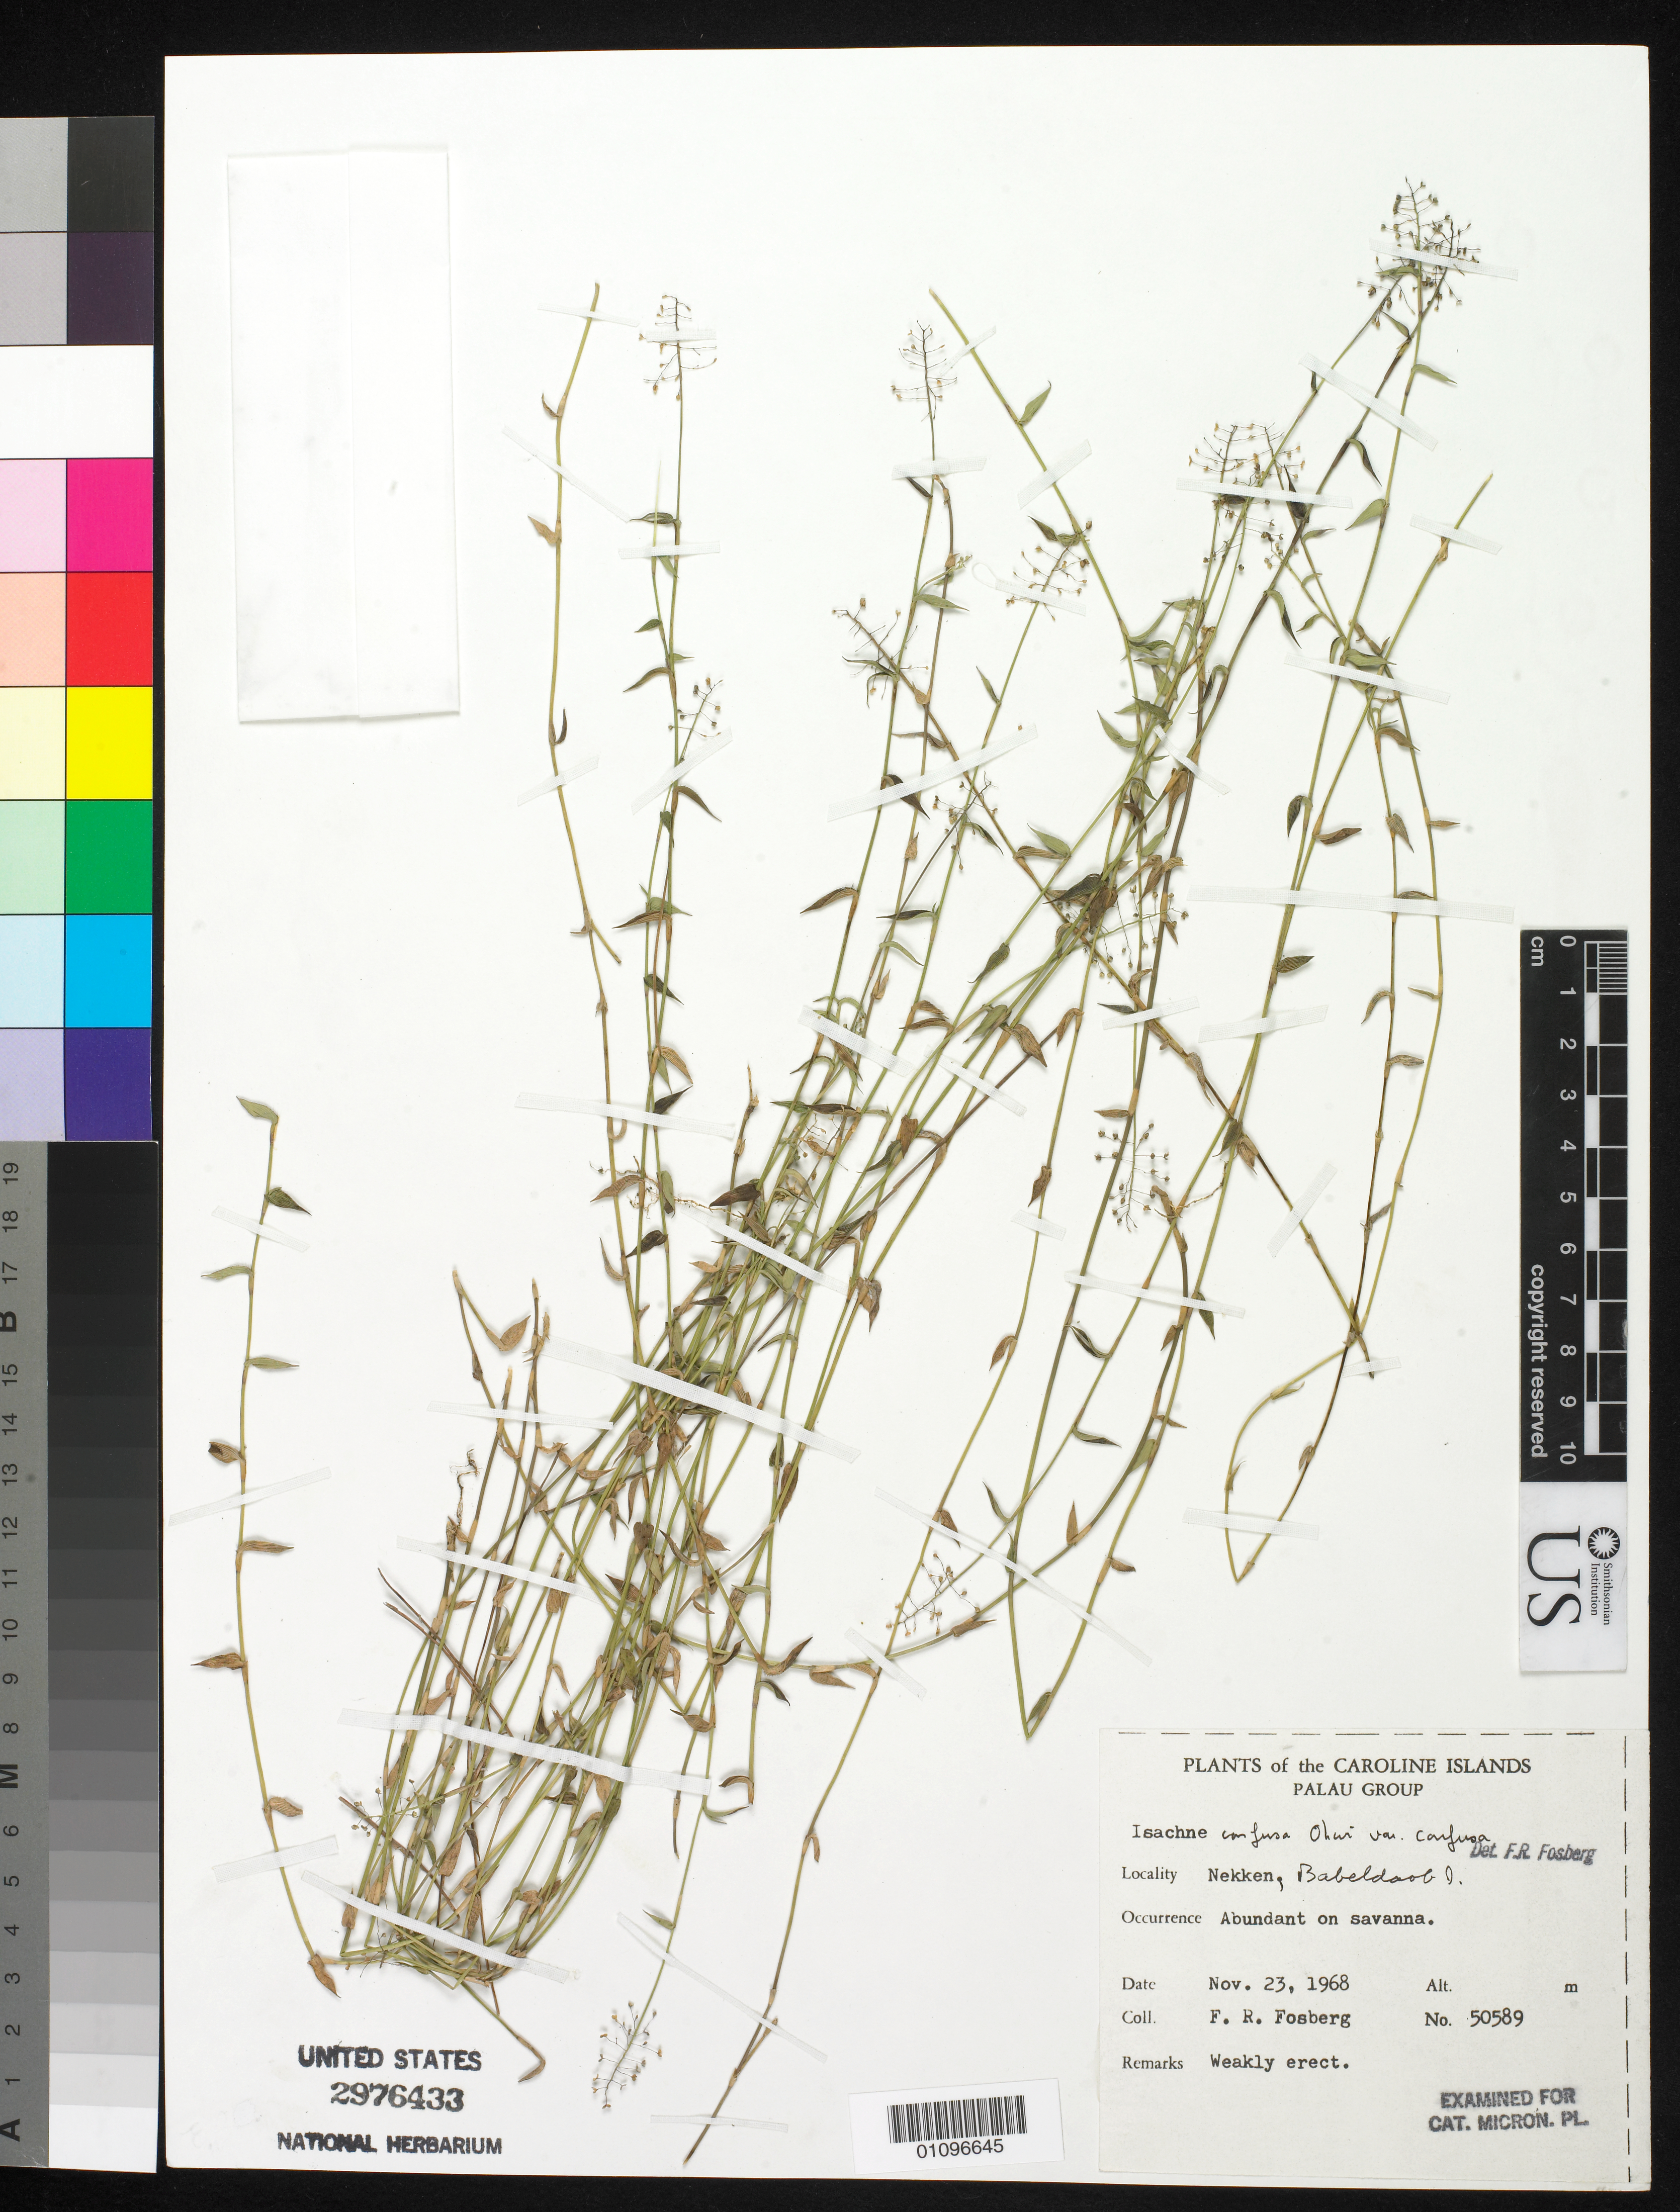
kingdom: Plantae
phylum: Tracheophyta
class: Liliopsida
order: Poales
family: Poaceae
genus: Isachne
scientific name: Isachne confusa var. confusa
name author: Ohwi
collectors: F. R. Fosberg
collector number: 50589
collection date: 1968-11-23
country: Palau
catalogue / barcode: US 2976433